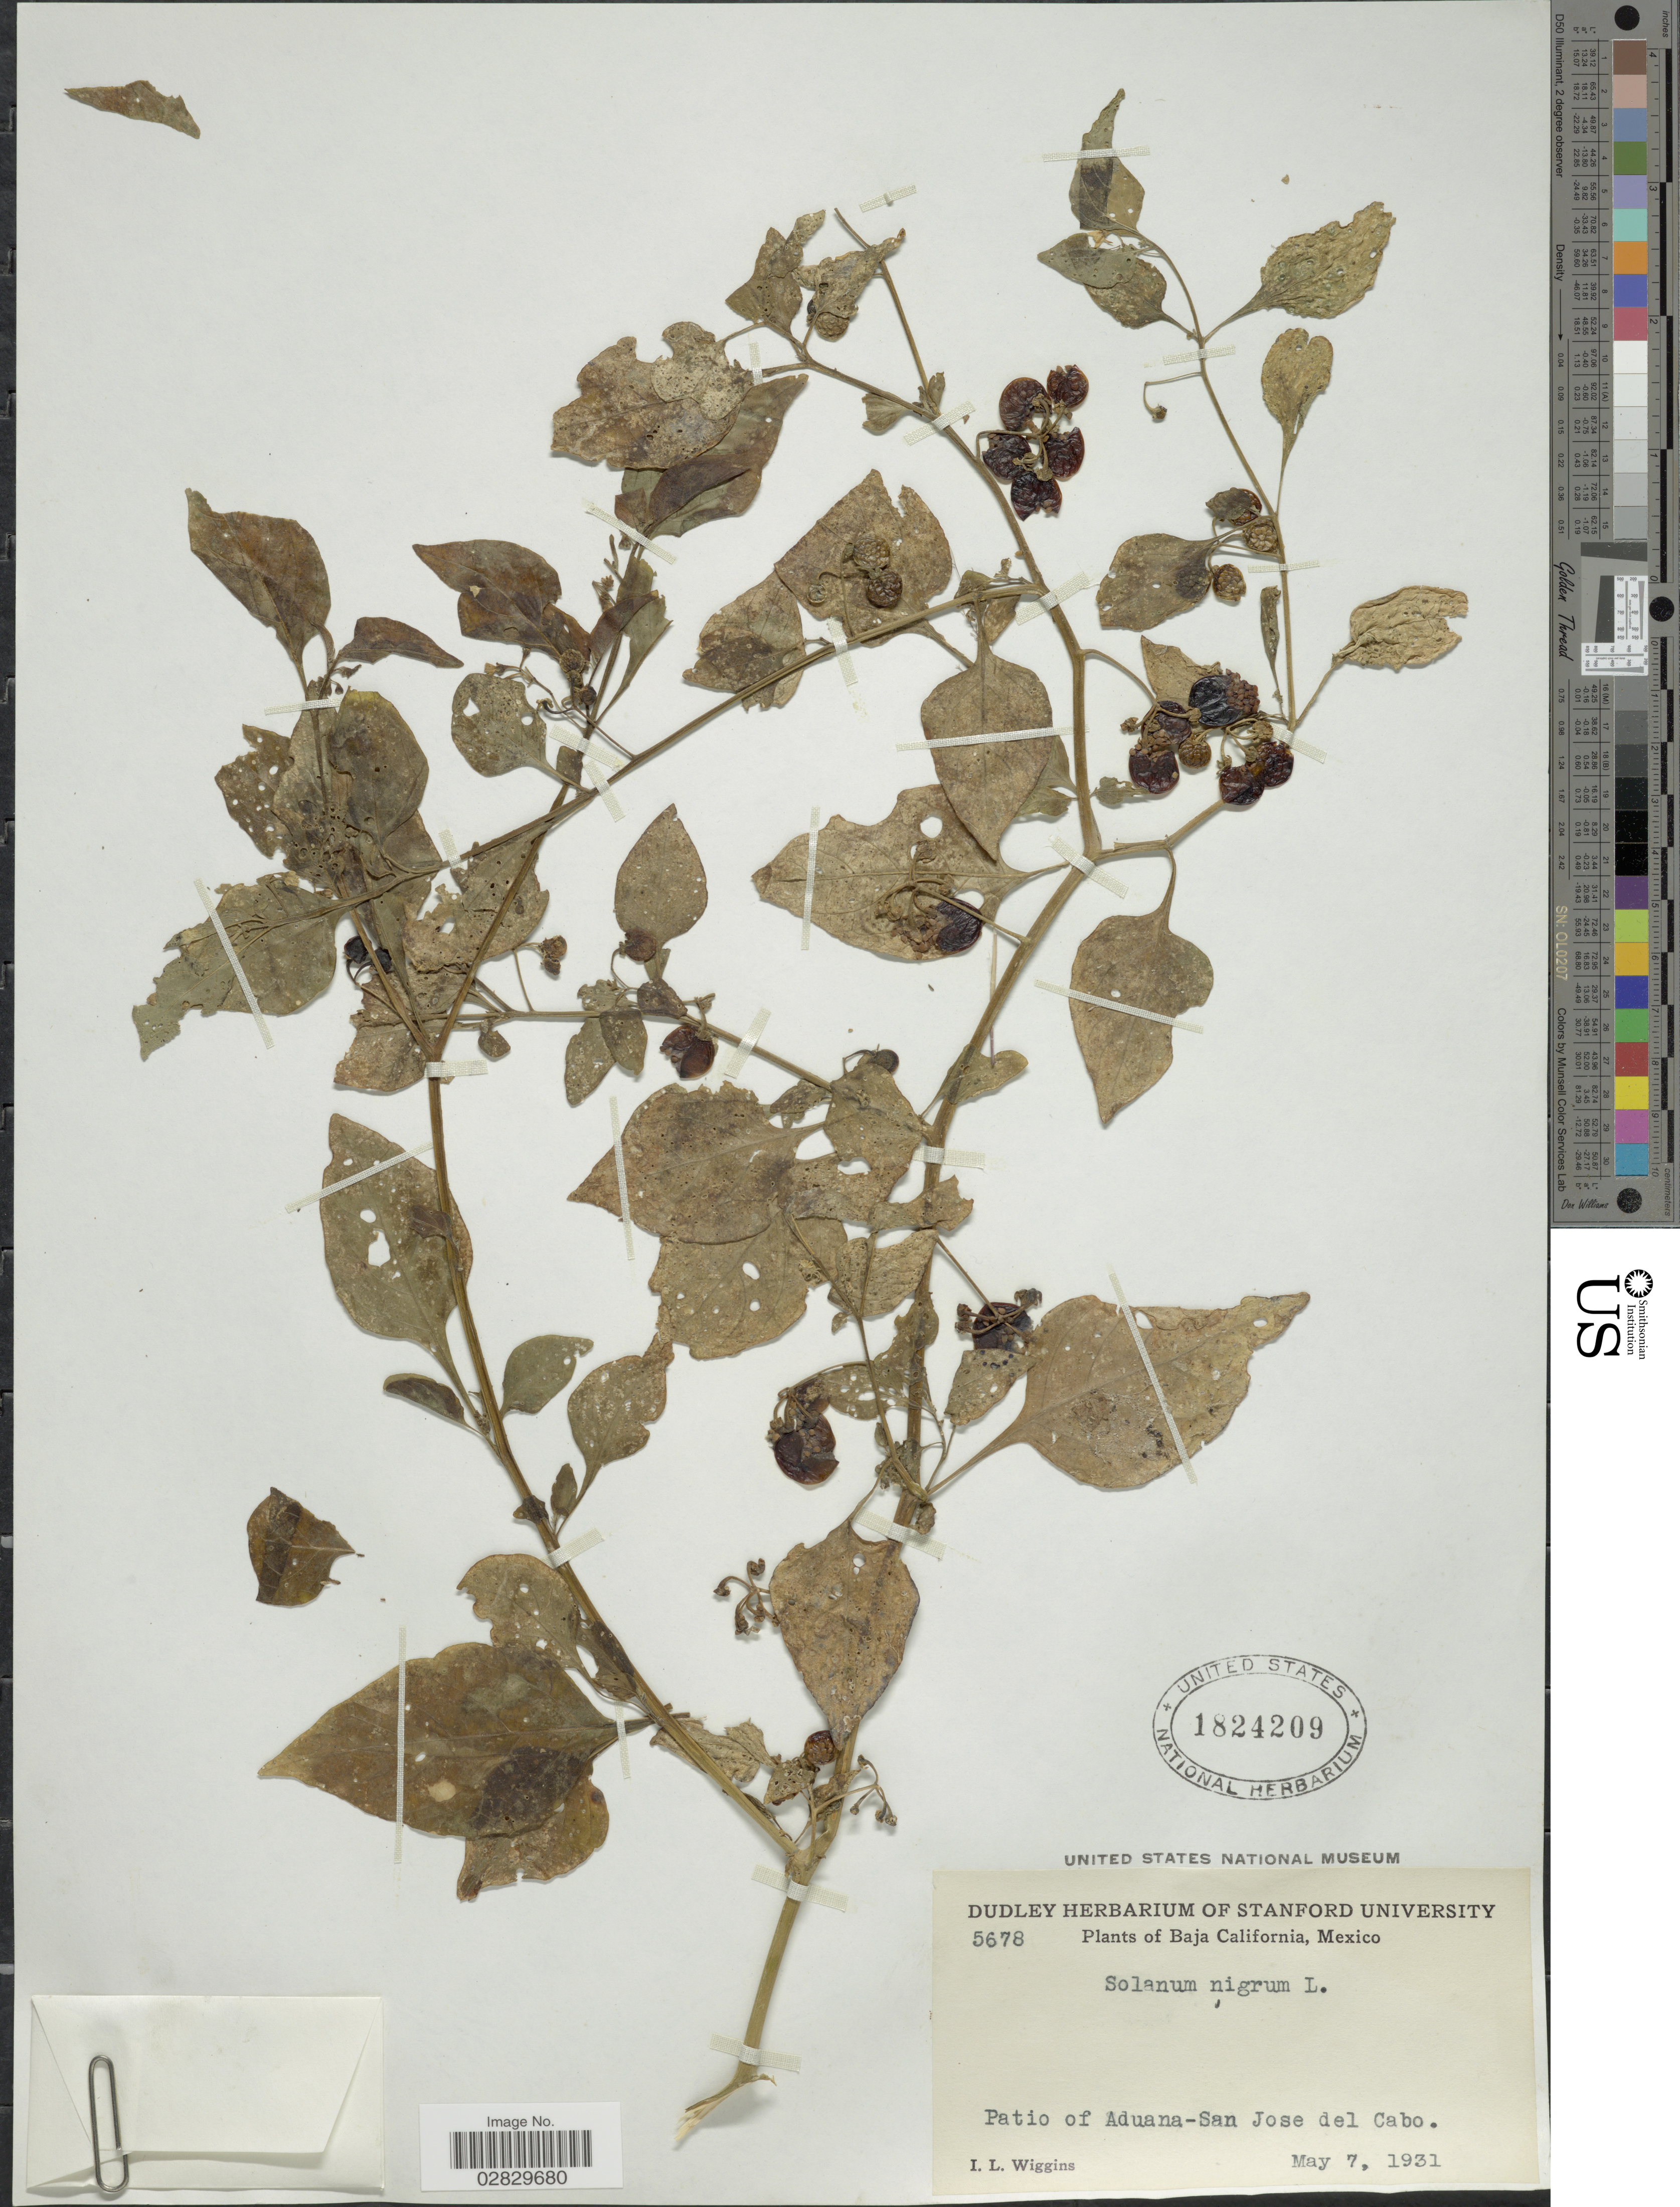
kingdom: Plantae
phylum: Tracheophyta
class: Magnoliopsida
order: Solanales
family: Solanaceae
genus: Solanum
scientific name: Solanum americanum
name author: Mill.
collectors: I. L. Wiggins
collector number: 5678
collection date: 1931-05-07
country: Mexico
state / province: Baja California Sur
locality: Patio of Aduana-San Jose del Cabo.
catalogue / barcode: US 1824209